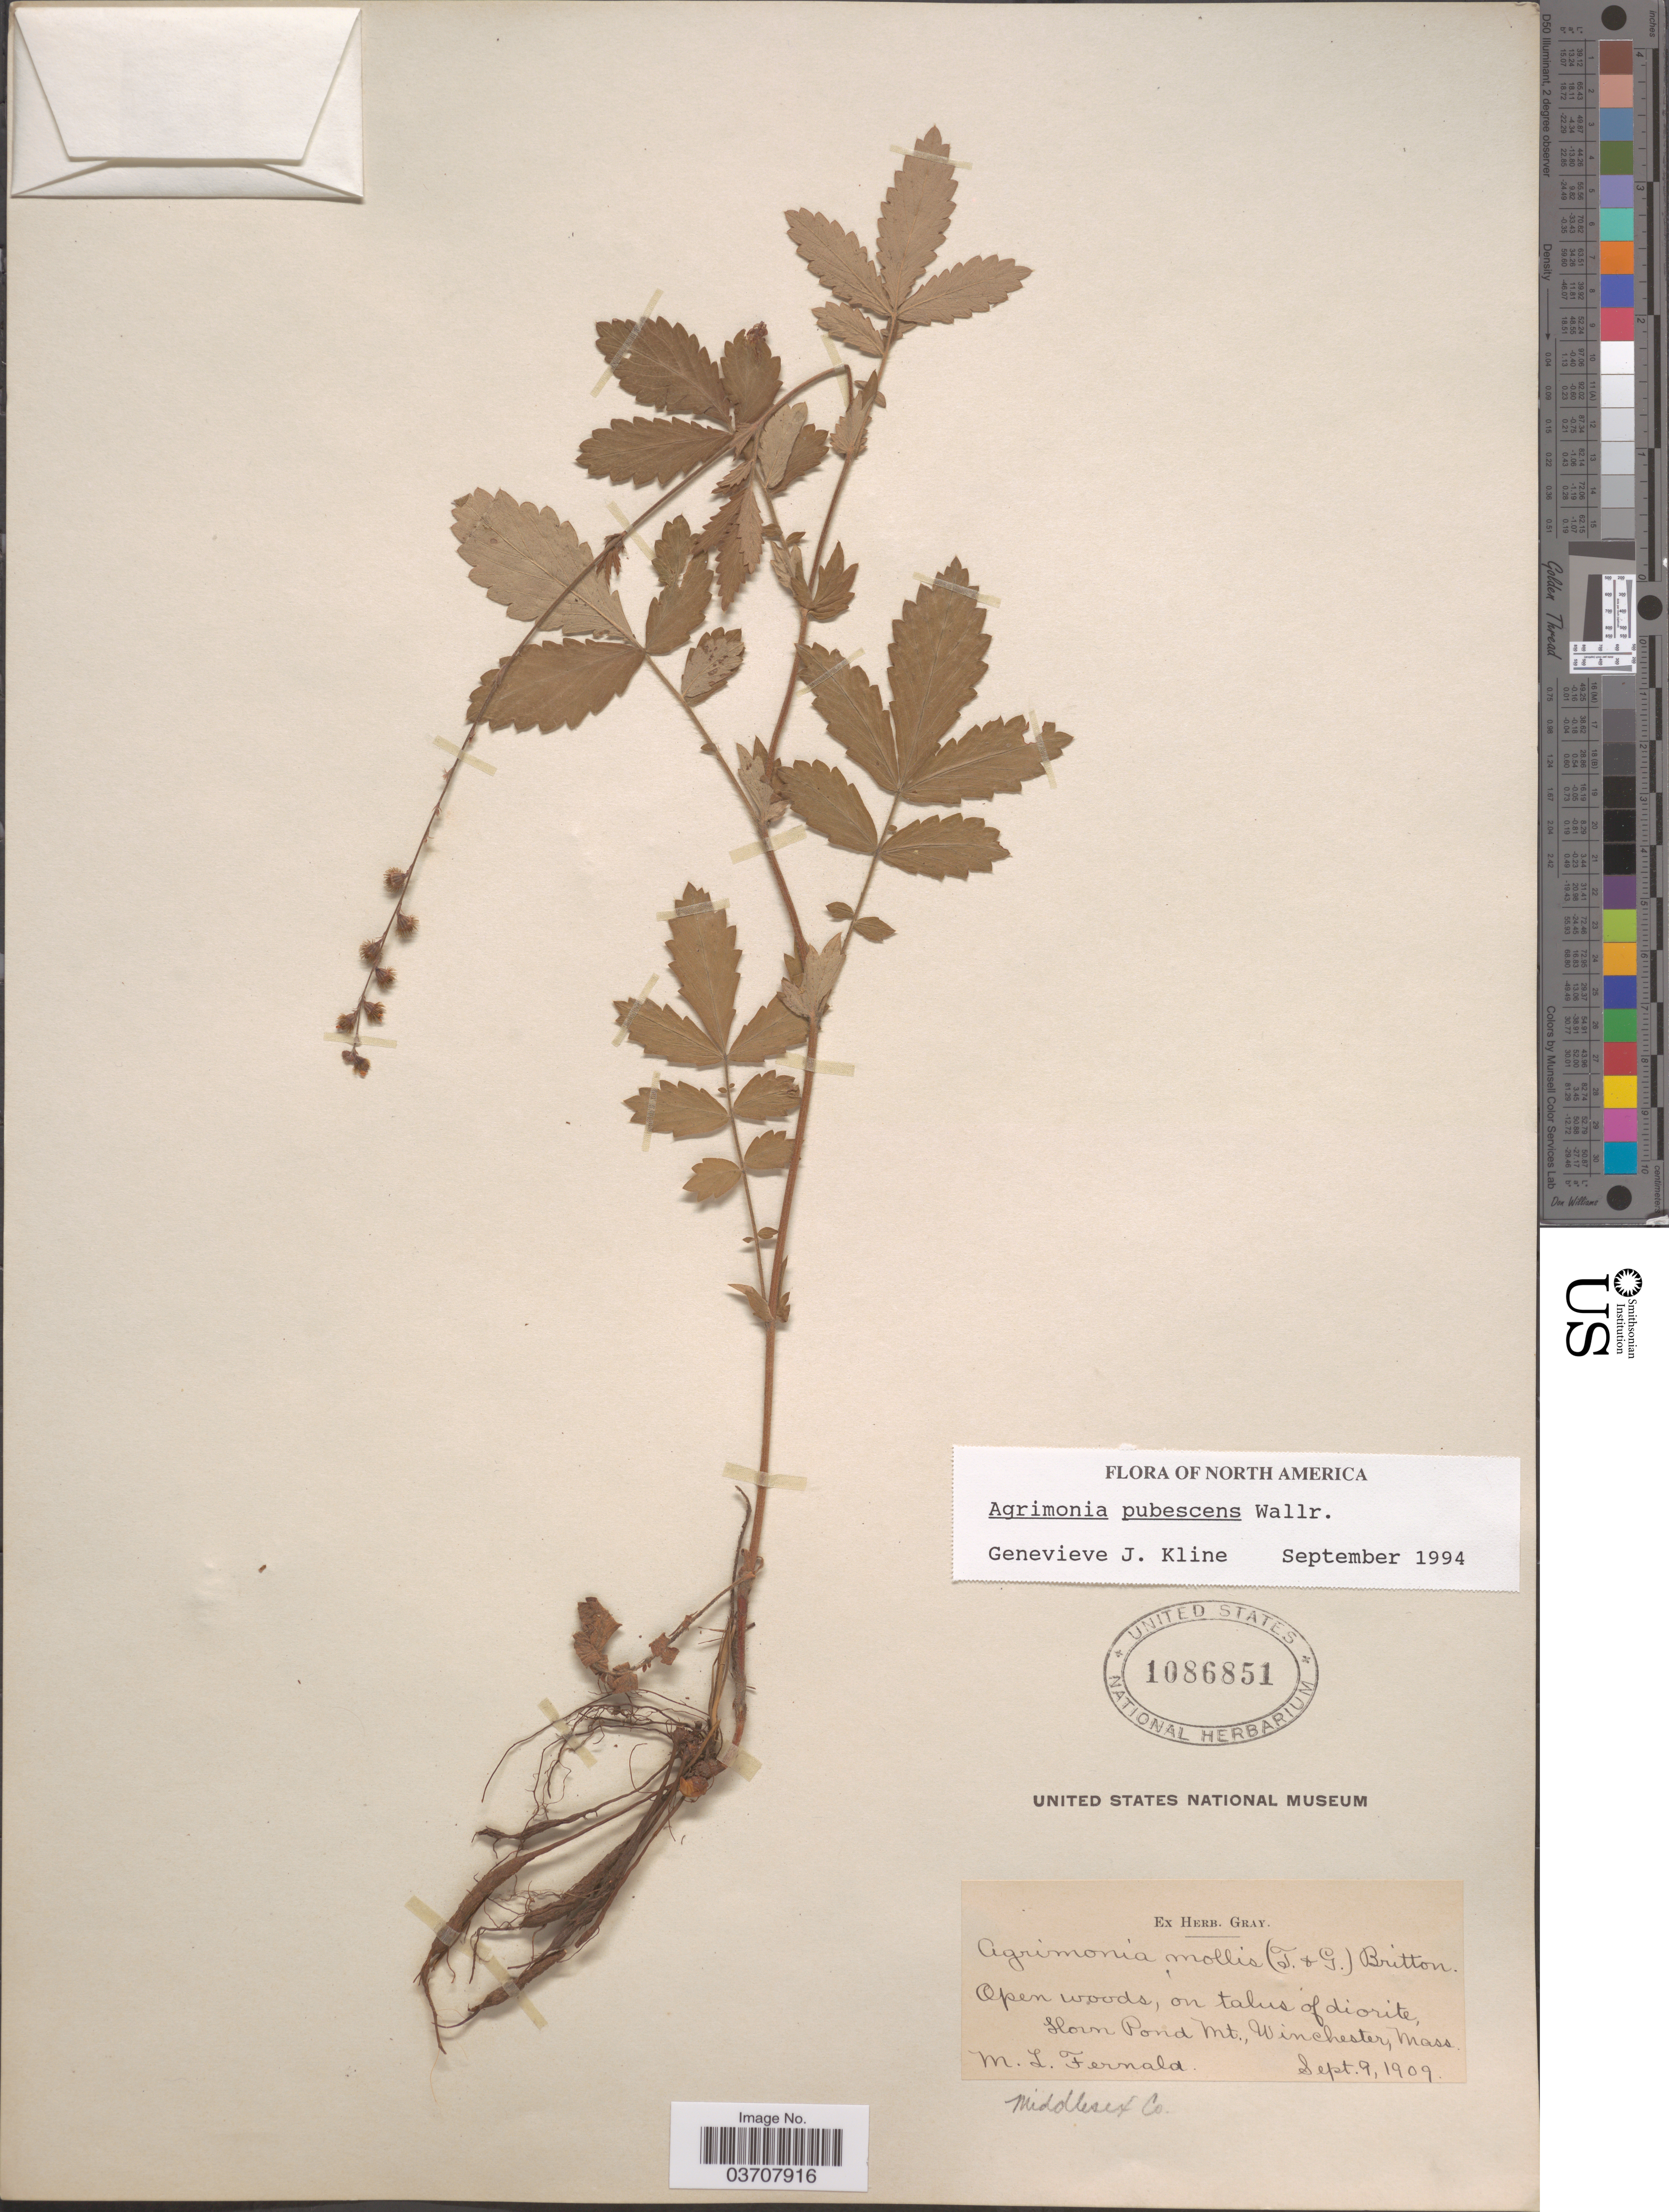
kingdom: Plantae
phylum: Tracheophyta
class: Magnoliopsida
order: Rosales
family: Rosaceae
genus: Agrimonia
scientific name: Agrimonia pubescens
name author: Wallr.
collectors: M. L. Fernald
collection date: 1909-09-09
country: United States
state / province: Massachusetts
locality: Horn Pond Mt., Winchester. Middlesex Co.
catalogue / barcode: US 1086851